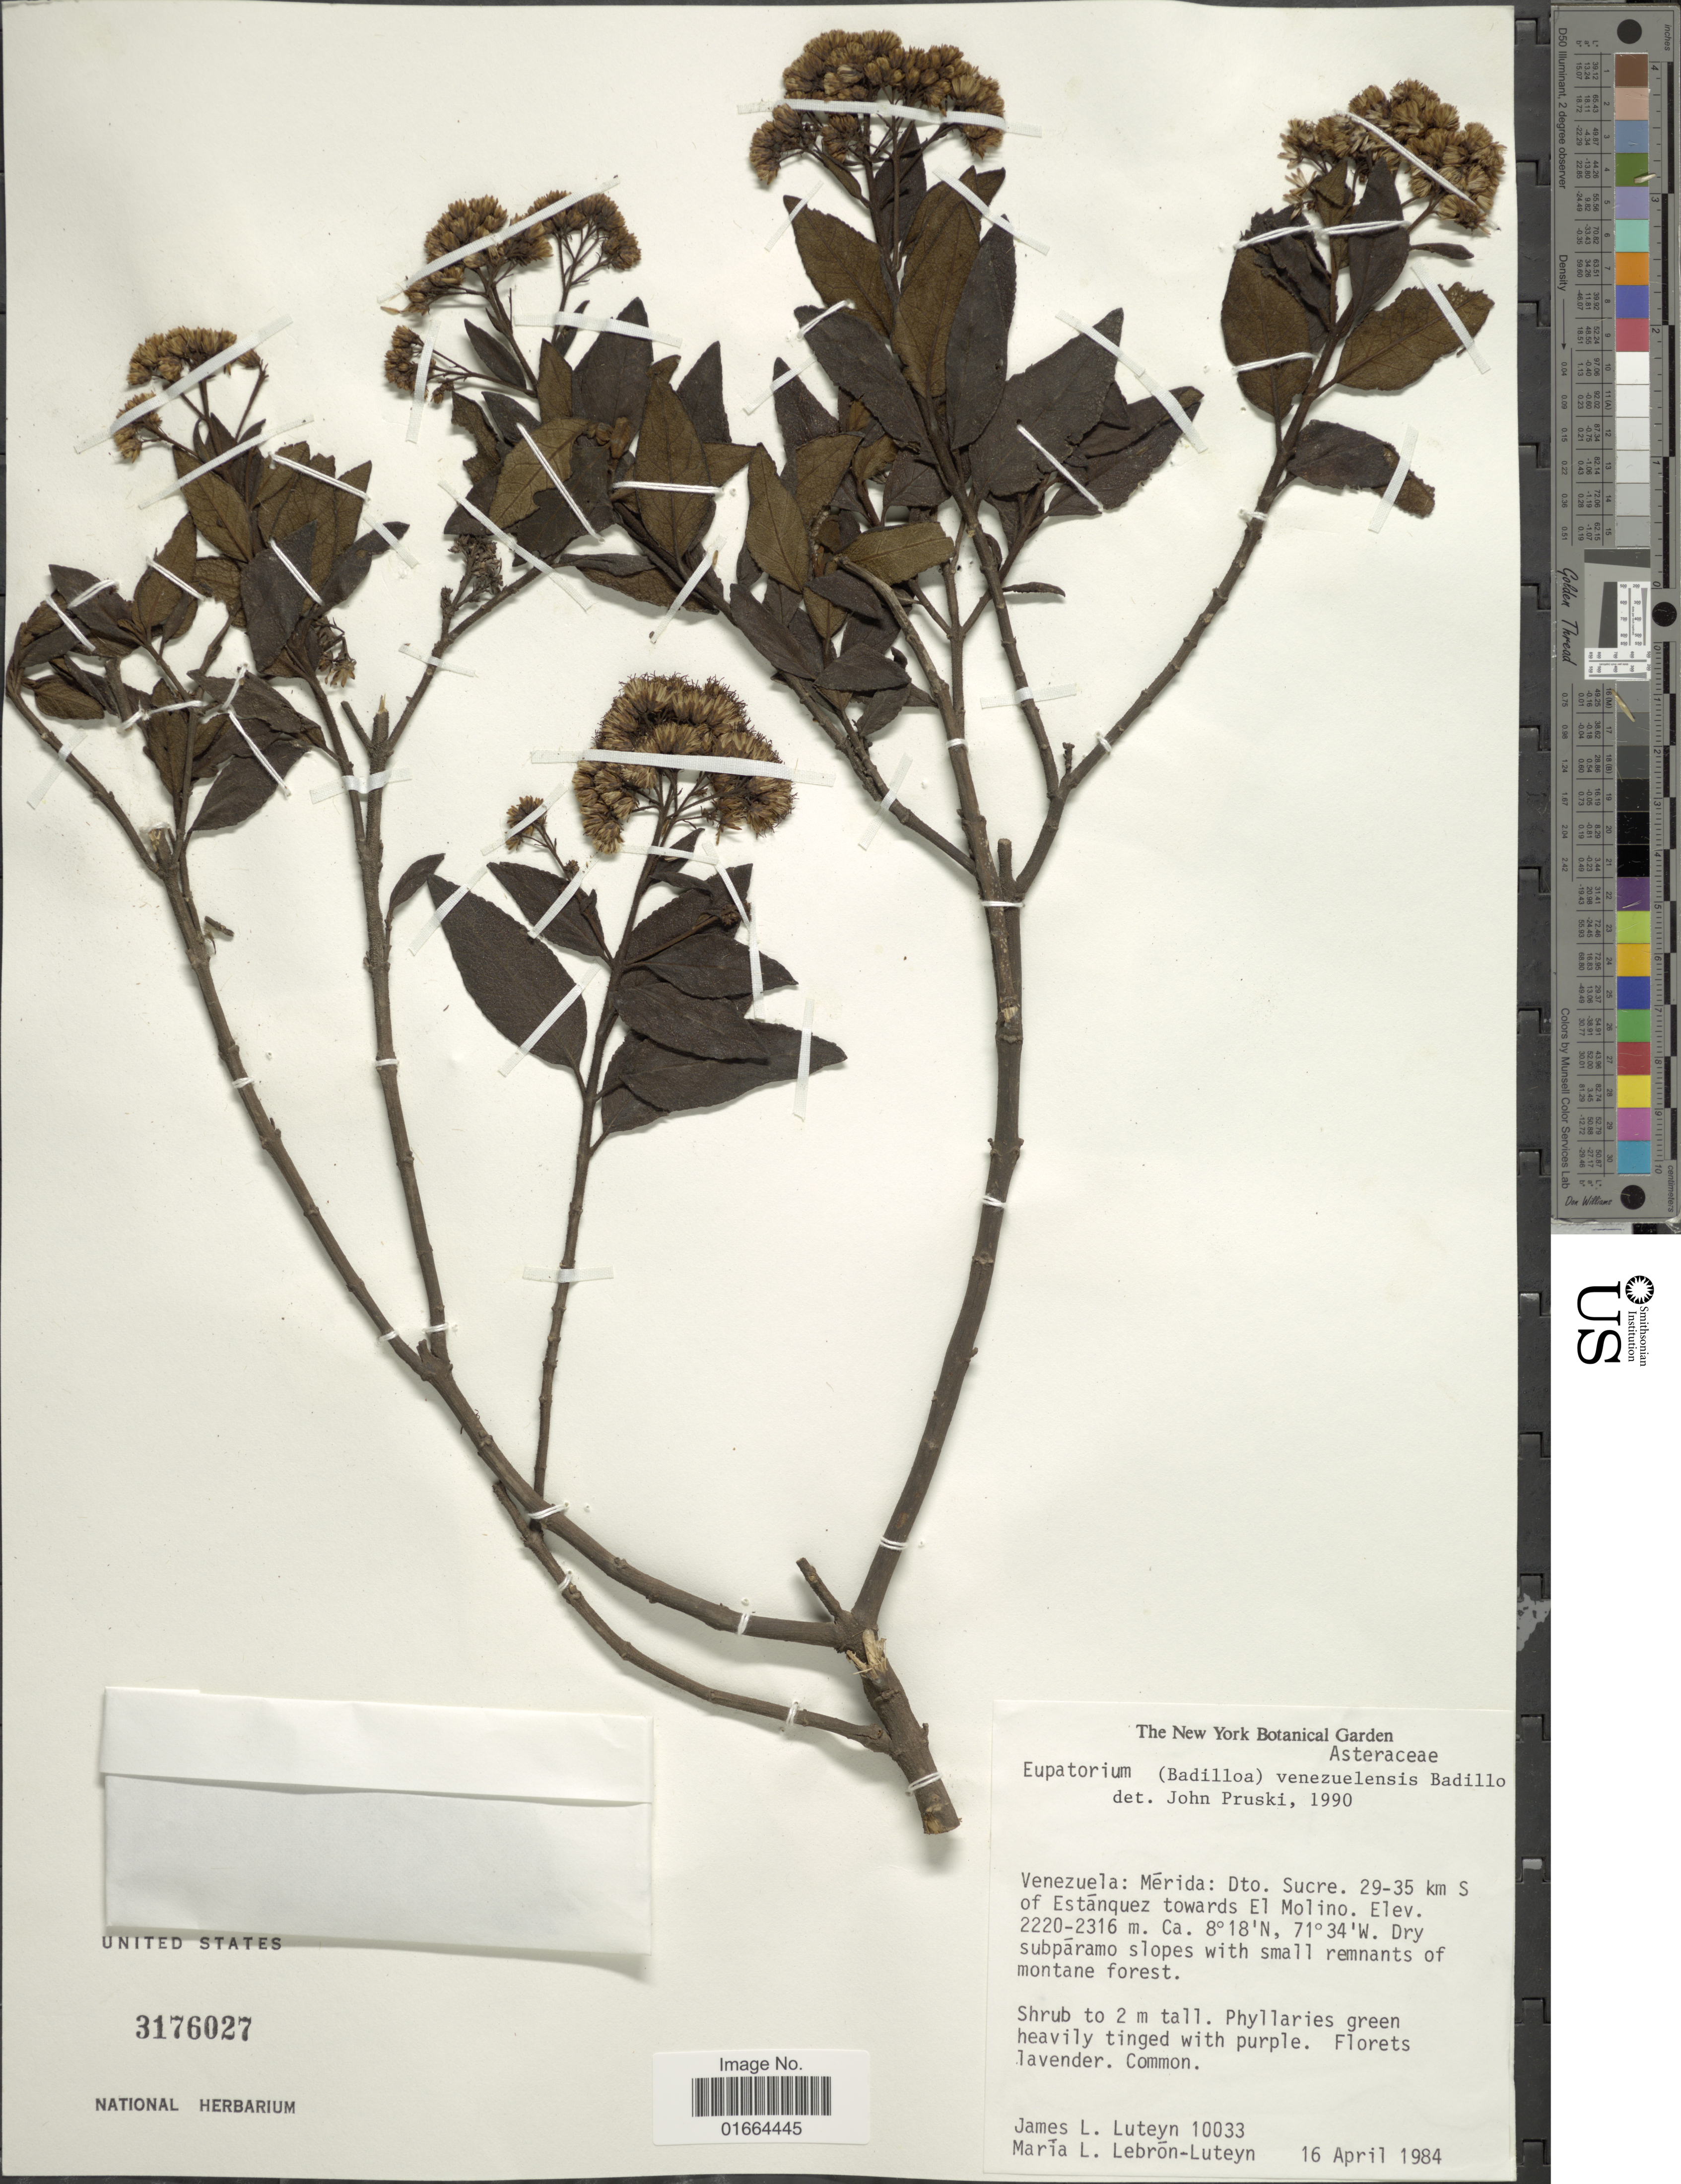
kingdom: Plantae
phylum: Tracheophyta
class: Magnoliopsida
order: Asterales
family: Asteraceae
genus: Badilloa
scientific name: Badilloa venezuelensis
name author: (V.M. Badillo) R.M. King & H. Rob.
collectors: J. L. Luteyn & M. L. Lebrón-Luteyn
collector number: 10033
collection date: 1984-04-16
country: Venezuela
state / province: Mérida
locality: Venezuela: Merida: Dto. Sucre, 29-35 km S of Estanquez towards El Molino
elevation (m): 2220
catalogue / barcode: US 3176027